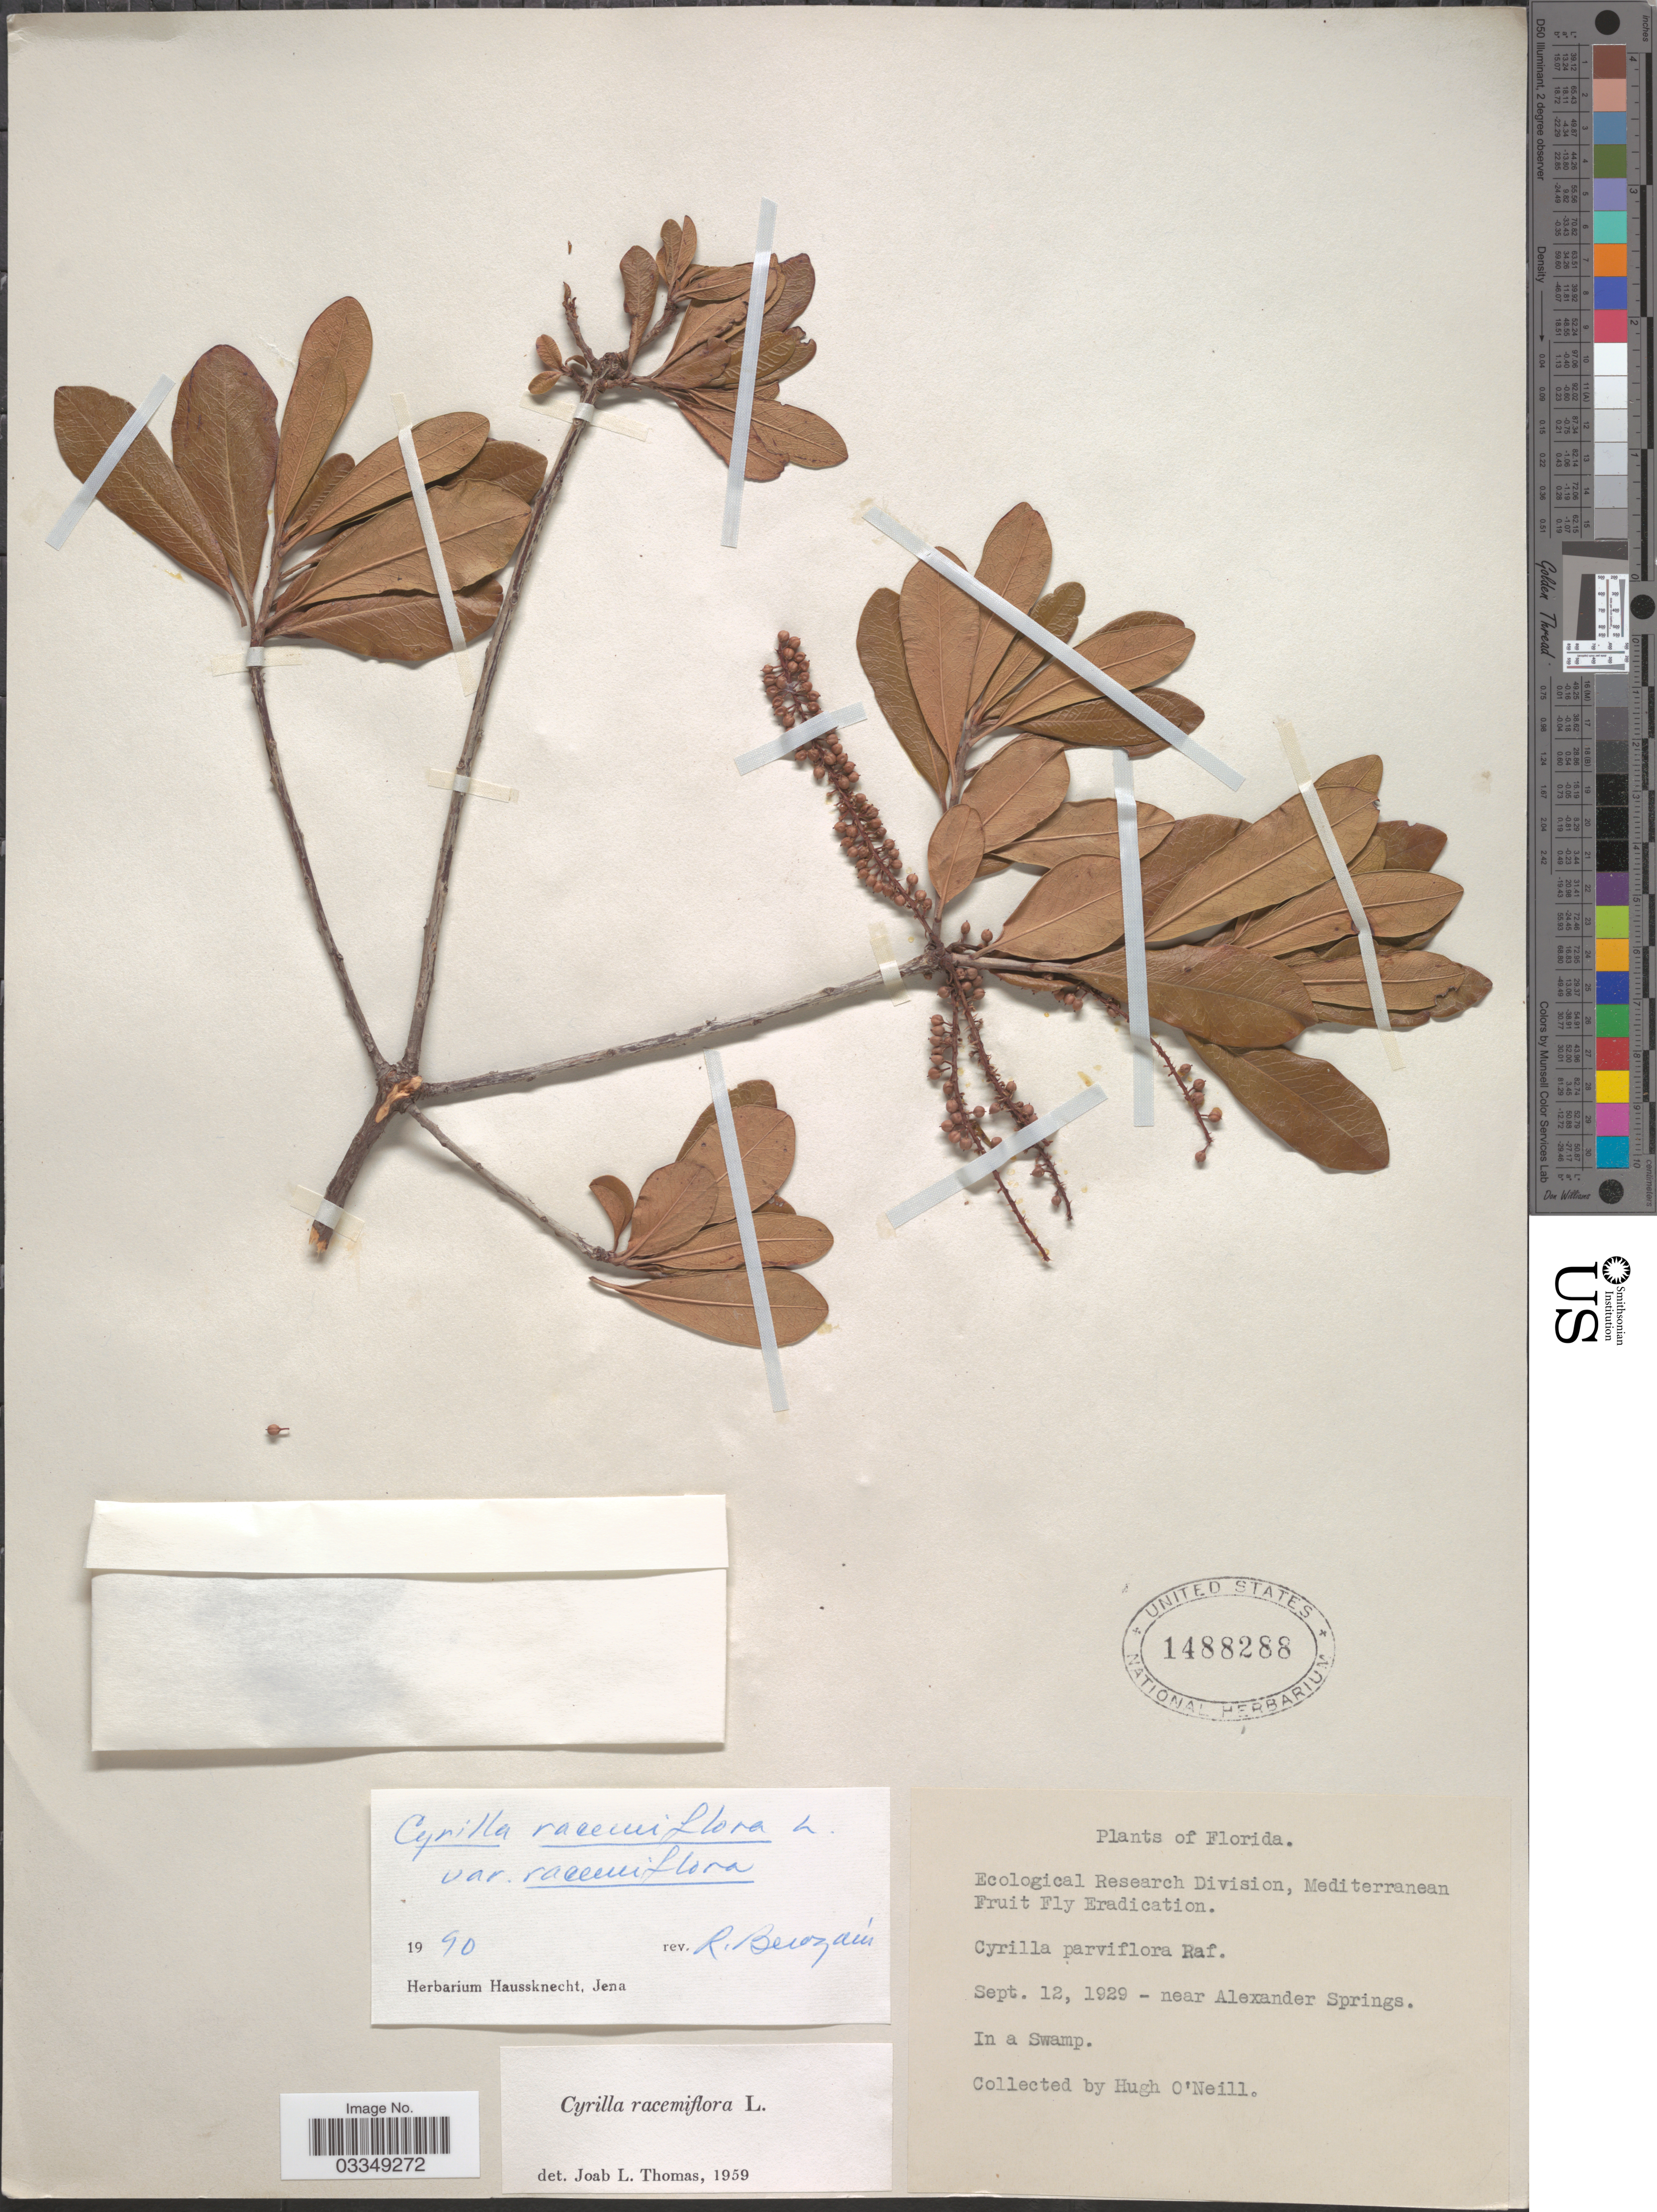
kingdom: Plantae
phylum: Tracheophyta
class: Magnoliopsida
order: Ericales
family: Cyrillaceae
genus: Cyrilla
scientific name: Cyrilla racemiflora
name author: L.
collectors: H. O'Neill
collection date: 1929-09-12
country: United States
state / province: Florida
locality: Near Alexander Springs.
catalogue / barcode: US 1488288